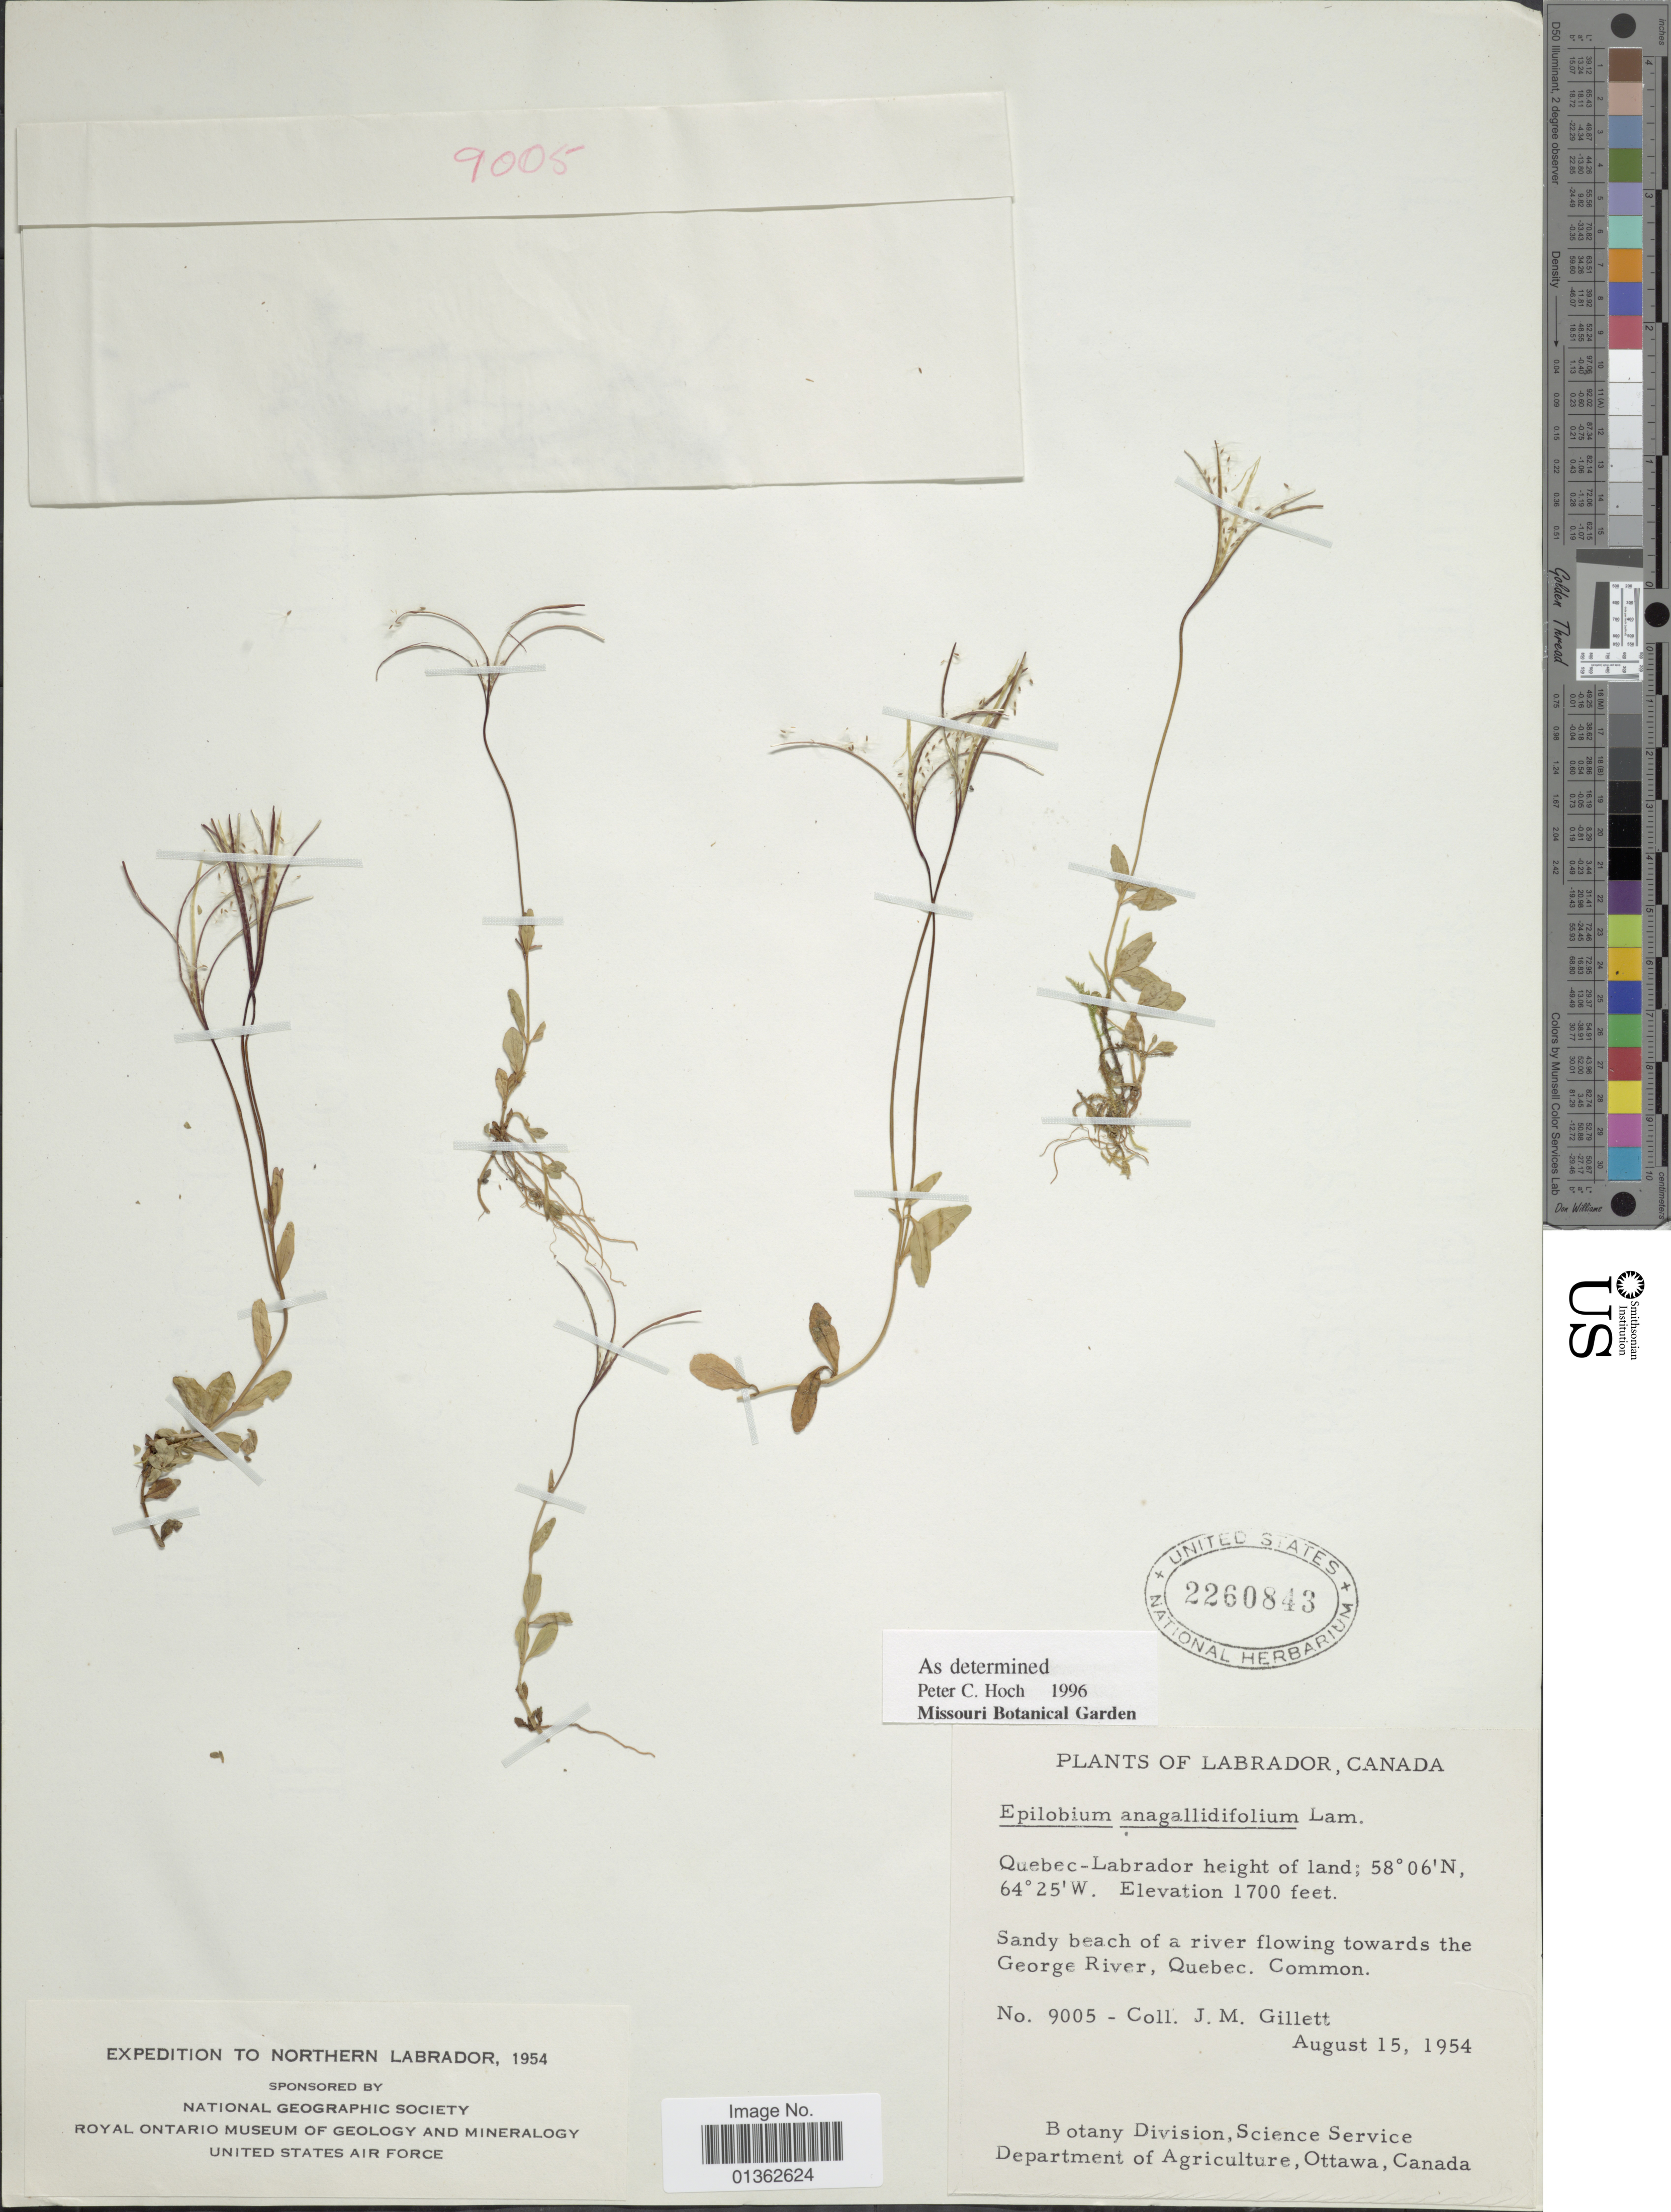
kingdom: Plantae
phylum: Tracheophyta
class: Magnoliopsida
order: Myrtales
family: Onagraceae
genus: Epilobium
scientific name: Epilobium anagallidifolium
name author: Lam.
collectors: J. M. Gillett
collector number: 9005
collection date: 1954-08-15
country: Canada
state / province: Newfoundland and Labrador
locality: Labrador. Sandy beach of a river flowing towards the George River.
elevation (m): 518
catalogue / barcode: US 2260843